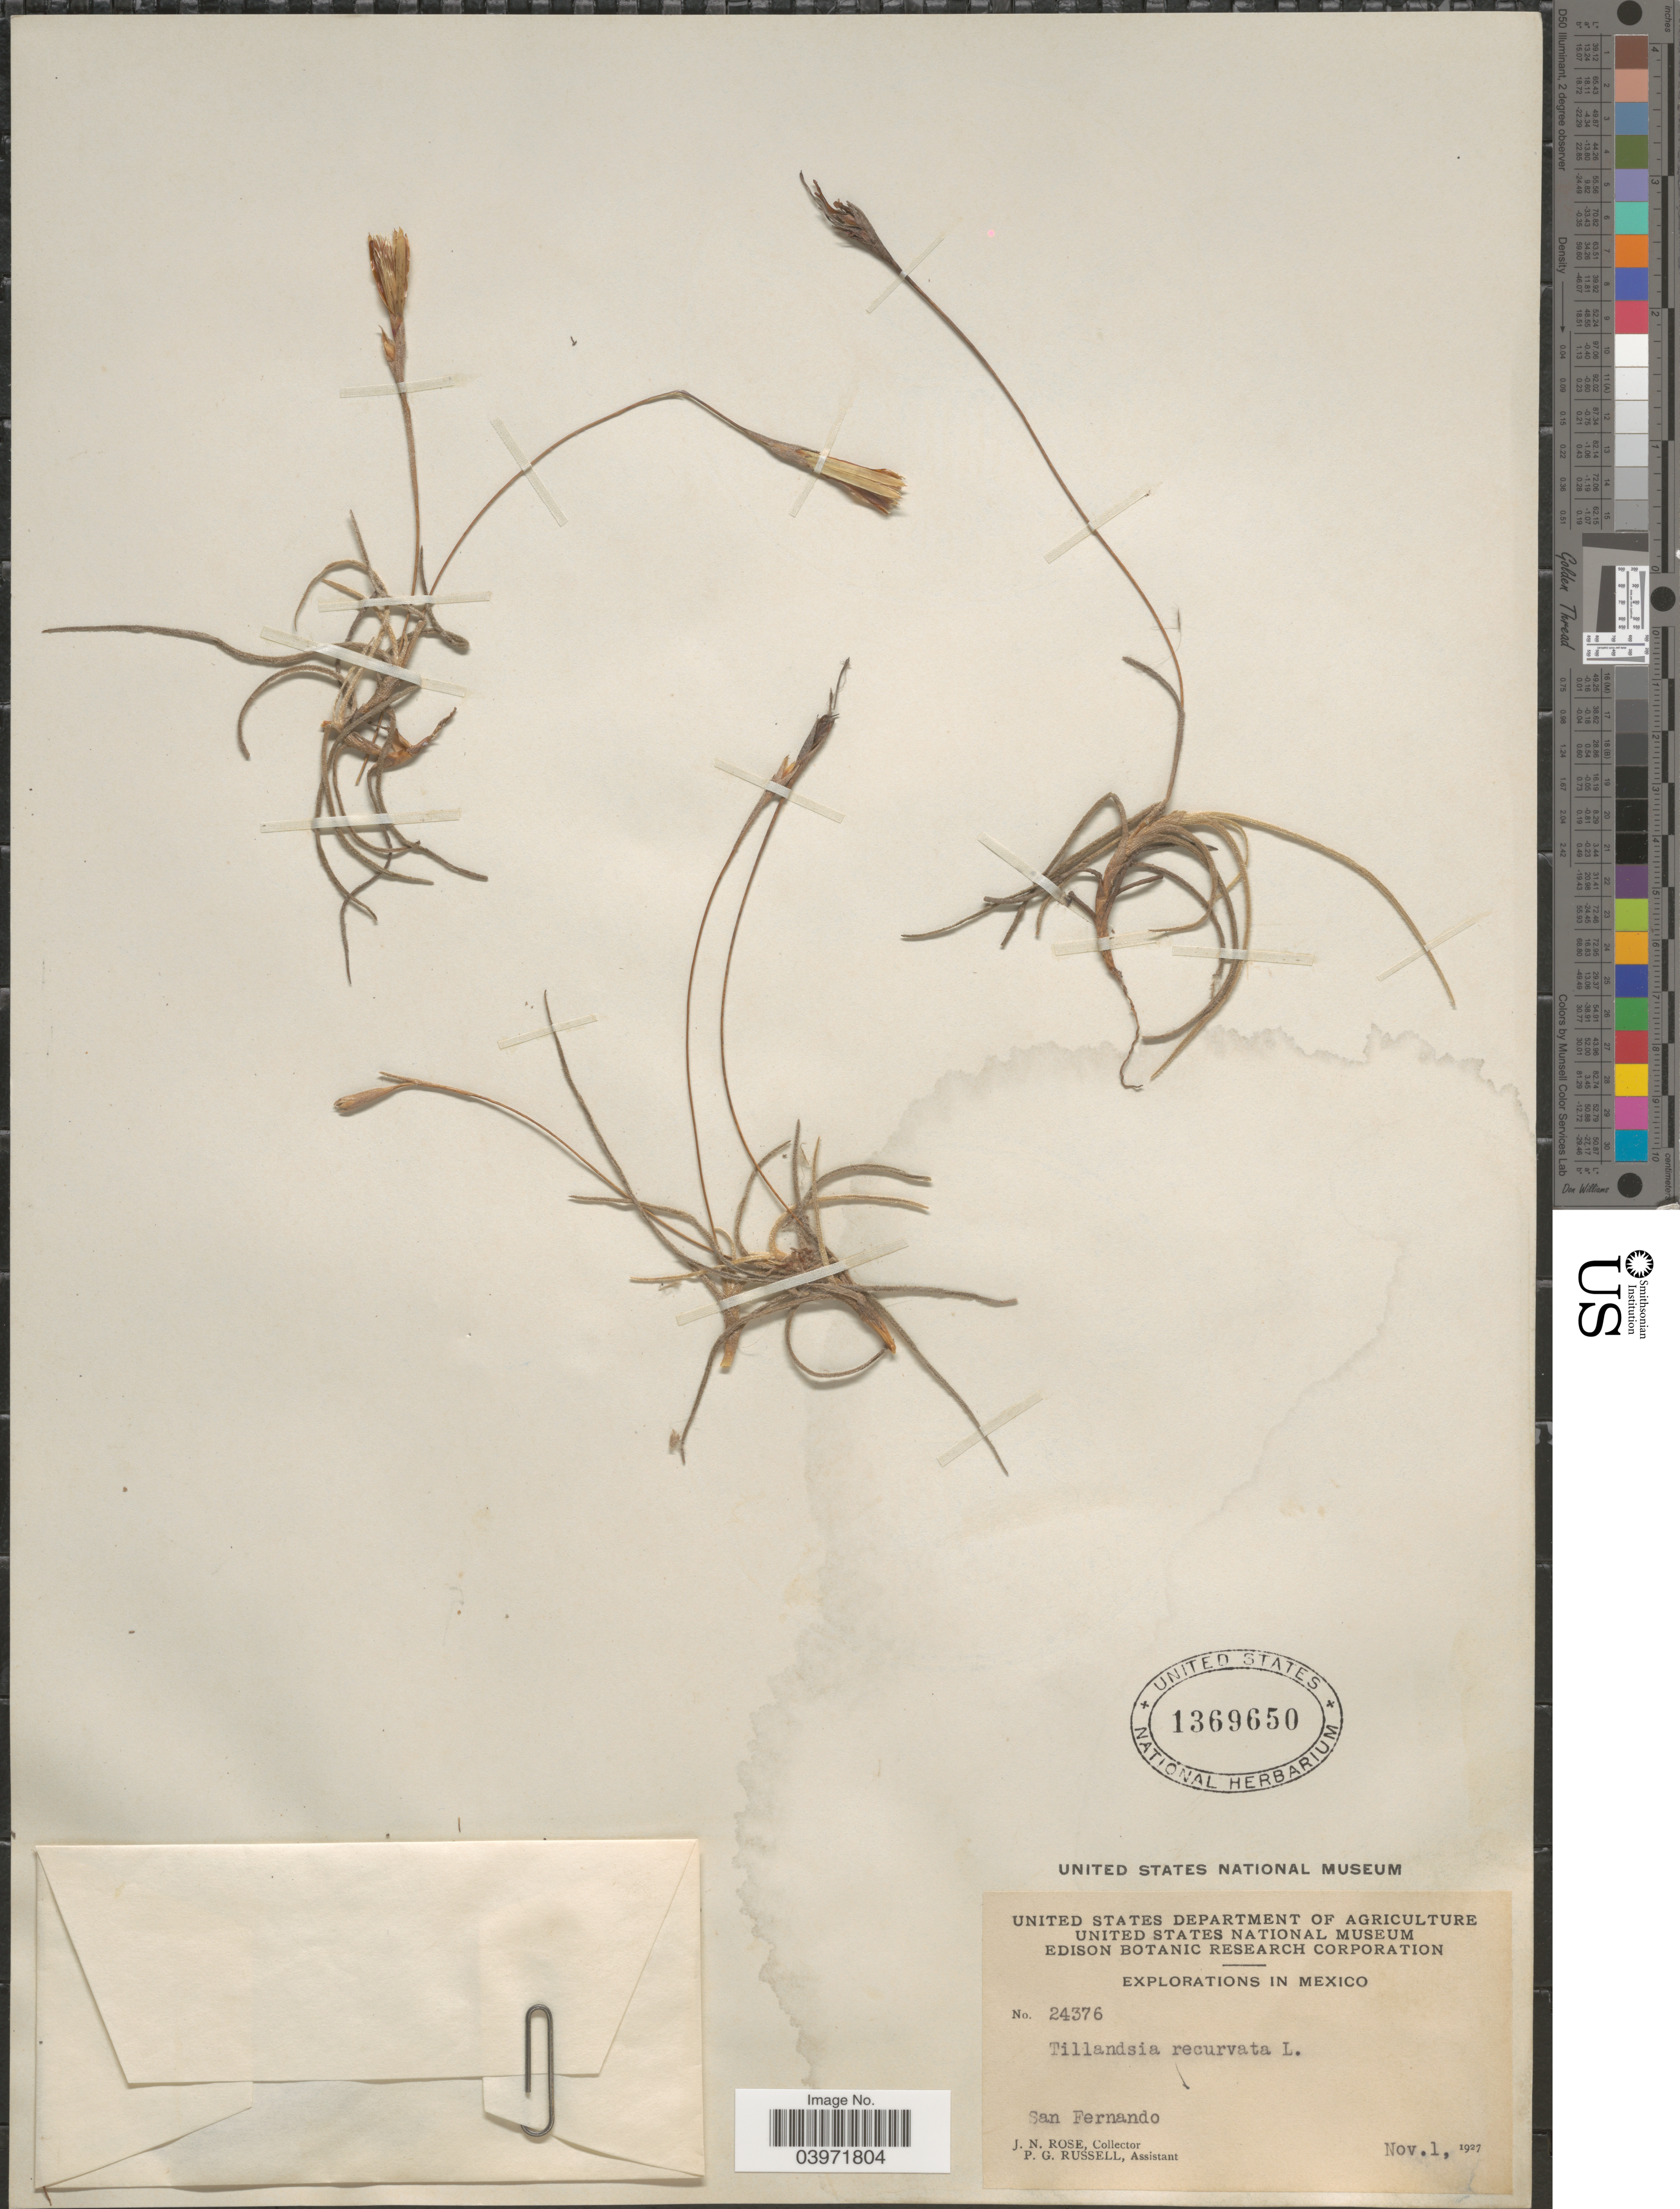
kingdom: Plantae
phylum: Tracheophyta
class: Liliopsida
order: Poales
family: Bromeliaceae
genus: Tillandsia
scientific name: Tillandsia recurvata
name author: L.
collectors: J. N. Rose & P. G. Russell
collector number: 24376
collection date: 1927-11-01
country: Mexico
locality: San Fernando.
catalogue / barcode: US 1369650